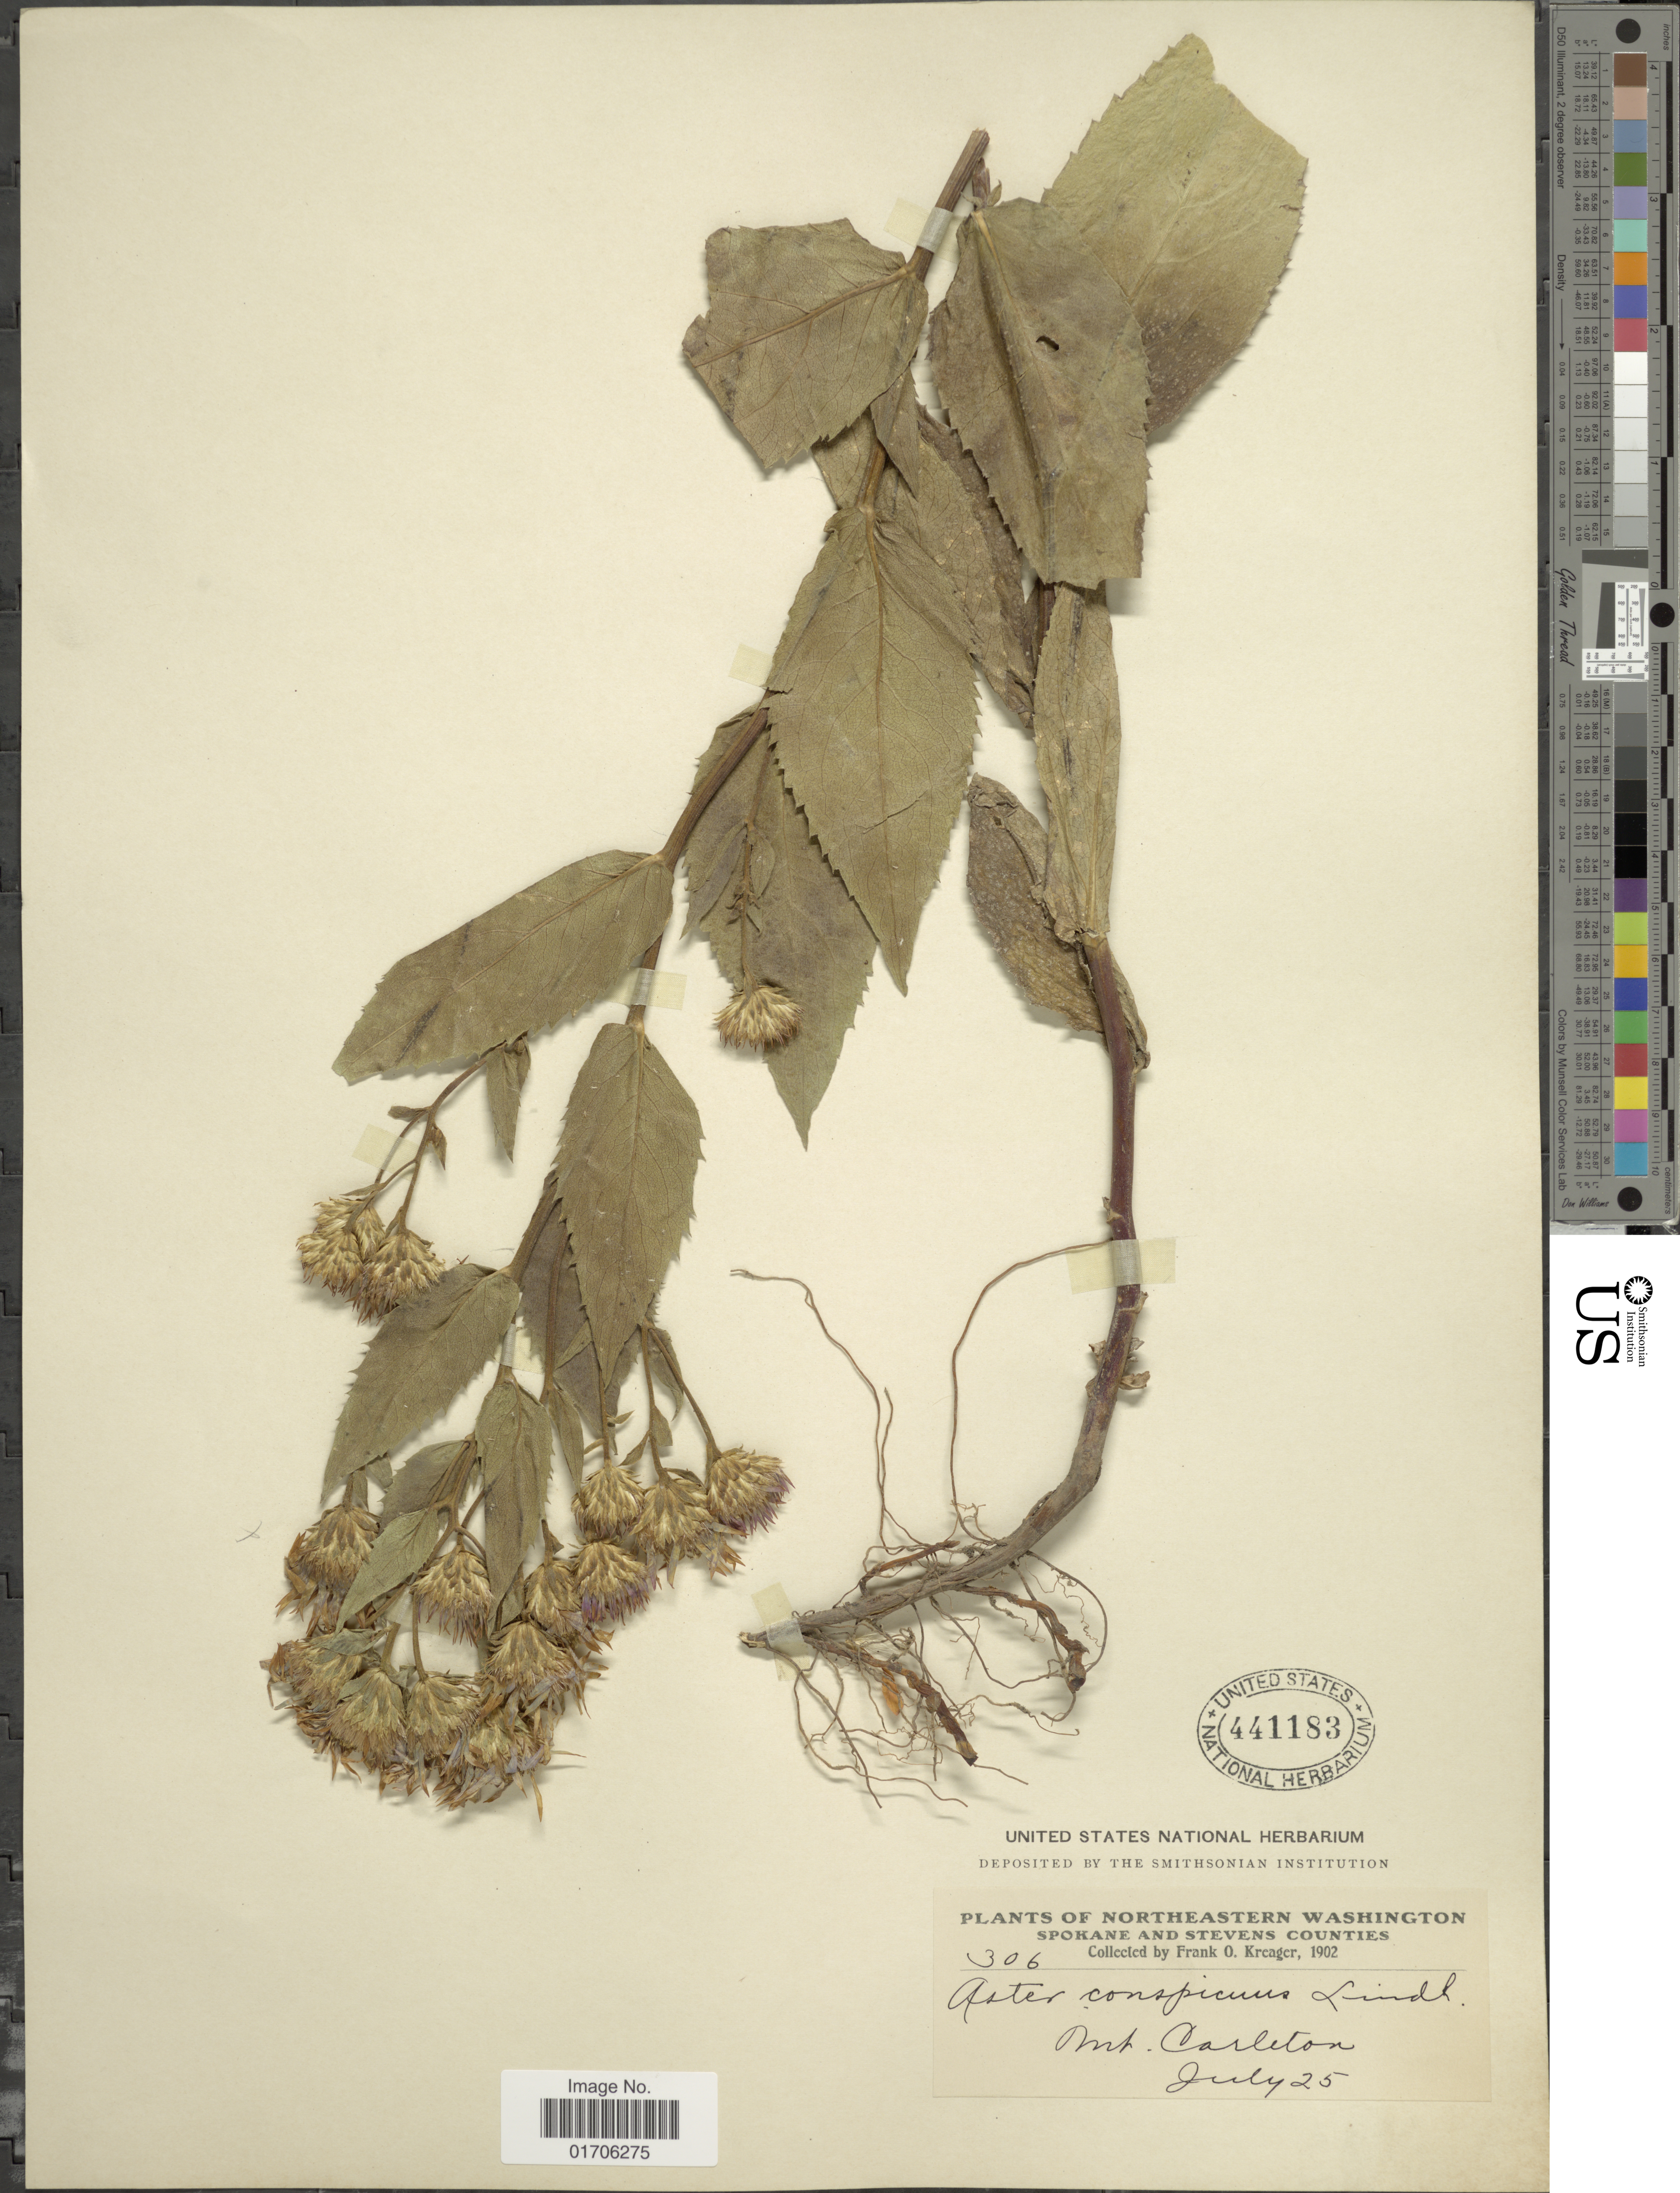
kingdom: Plantae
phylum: Tracheophyta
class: Magnoliopsida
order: Asterales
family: Asteraceae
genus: Eurybia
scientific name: Eurybia conspicua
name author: (Lindl.) G.L. Nesom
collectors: F. Kreager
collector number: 306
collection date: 1902-07-25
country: United States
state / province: Washington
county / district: Spokane / Stevens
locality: Northeastern Washington. Spokane and Stevens Counties. Mt. Carleton.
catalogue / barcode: US 441183